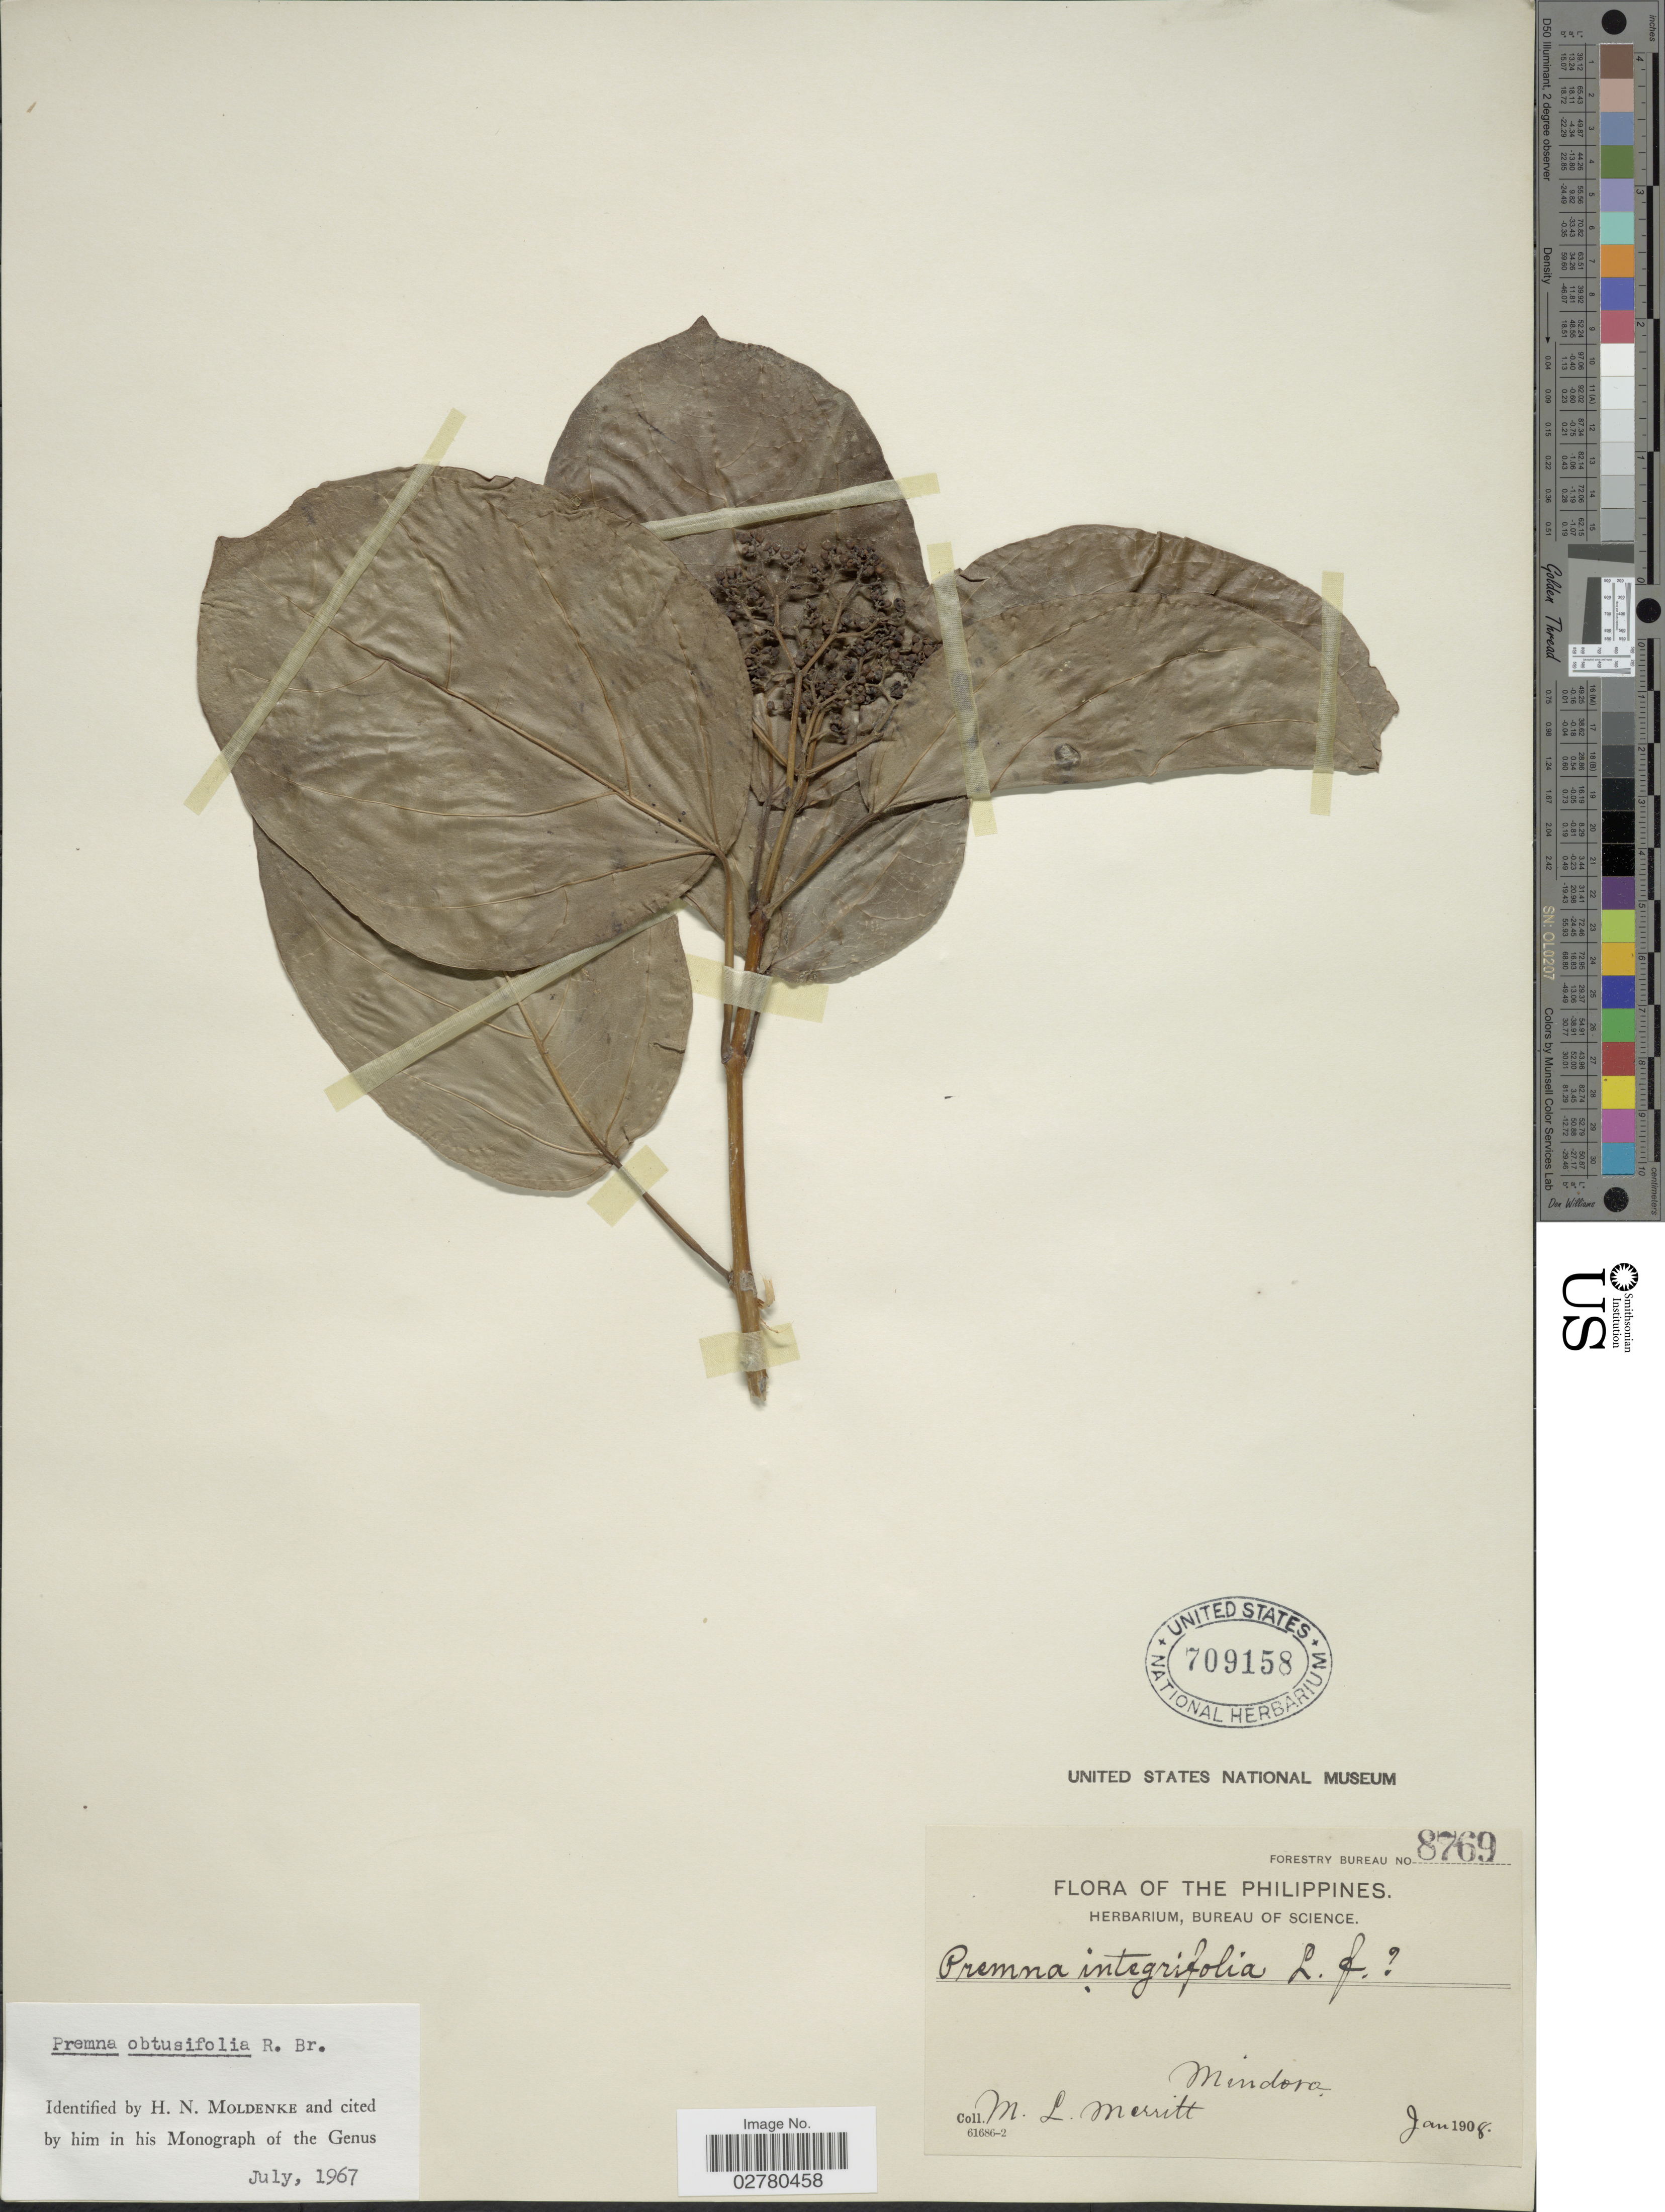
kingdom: Plantae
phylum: Tracheophyta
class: Magnoliopsida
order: Lamiales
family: Lamiaceae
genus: Premna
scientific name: Premna obtusifolia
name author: R. Br.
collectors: M. L. Merritt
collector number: Forestry Bureau 8769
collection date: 1908-01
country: Philippines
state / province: Mimaropa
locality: Mindoro.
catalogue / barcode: US 709158